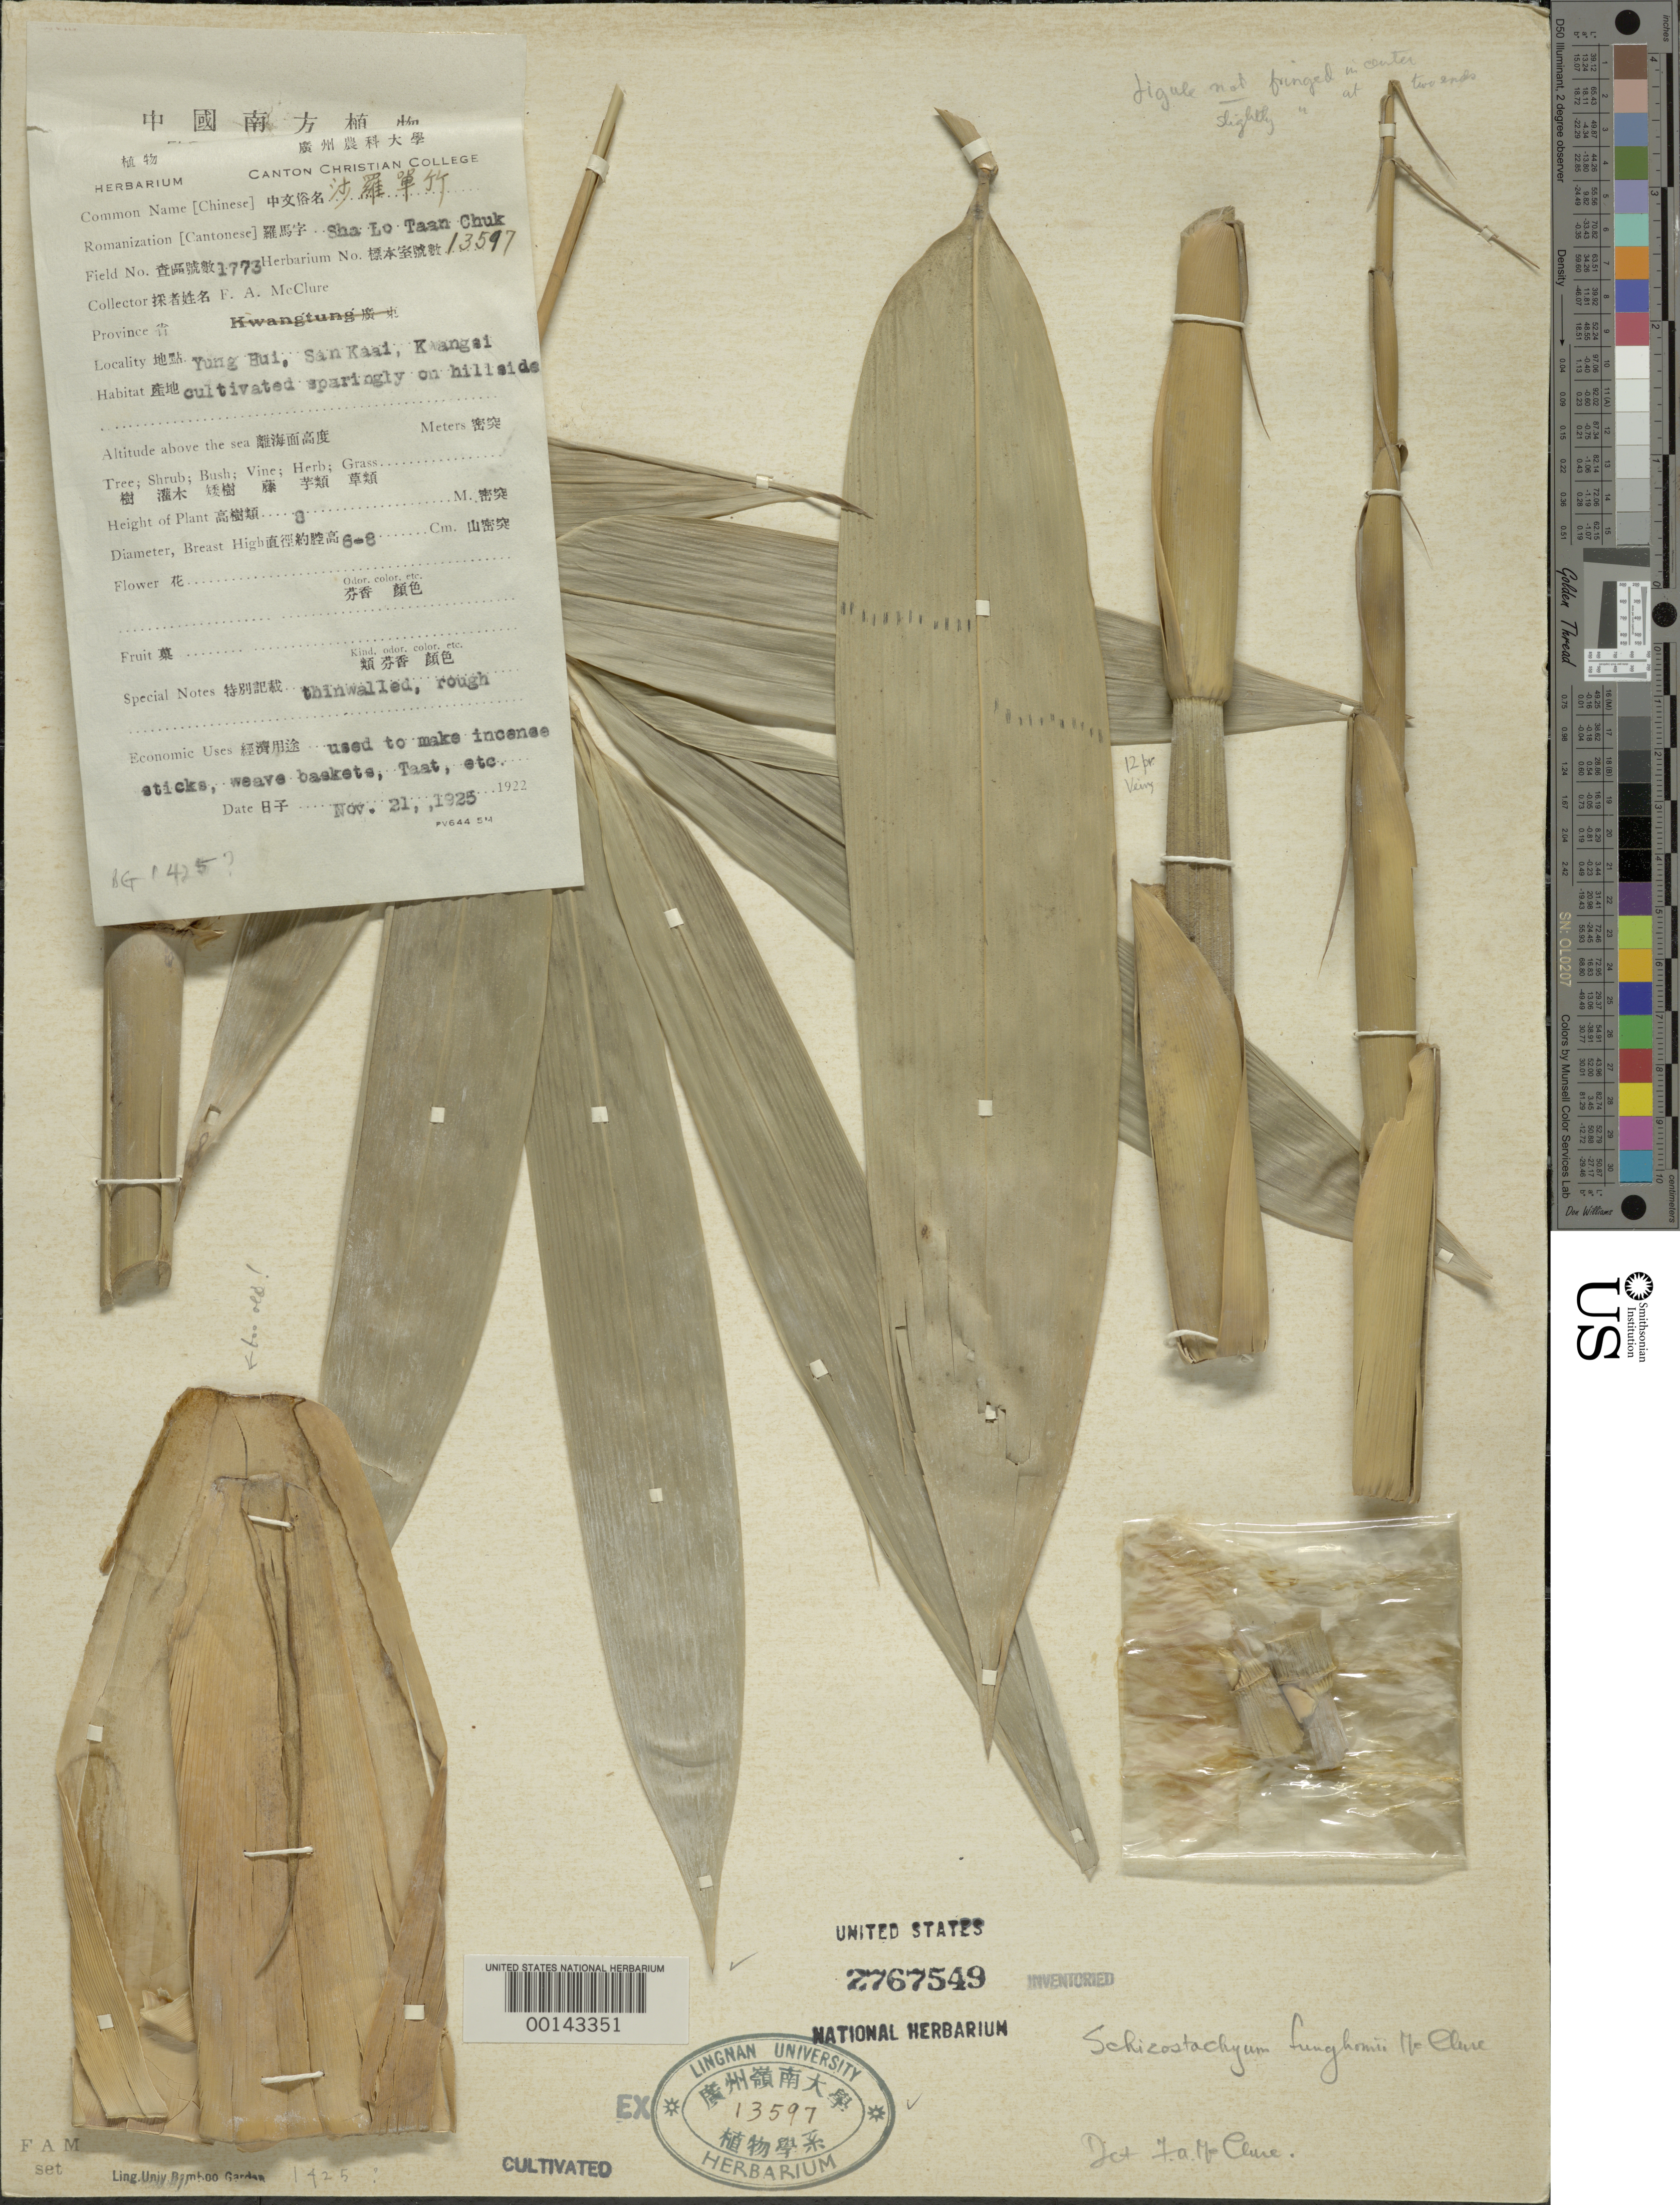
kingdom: Plantae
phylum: Tracheophyta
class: Liliopsida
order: Poales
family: Poaceae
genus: Schizostachyum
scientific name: Schizostachyum funghomii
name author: McClure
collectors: F. A. McClure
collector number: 1773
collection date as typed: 21 Nov 1925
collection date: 1925-11-21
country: China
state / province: Jiangxi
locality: San Kaai, Yung Hui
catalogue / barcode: US 2767549